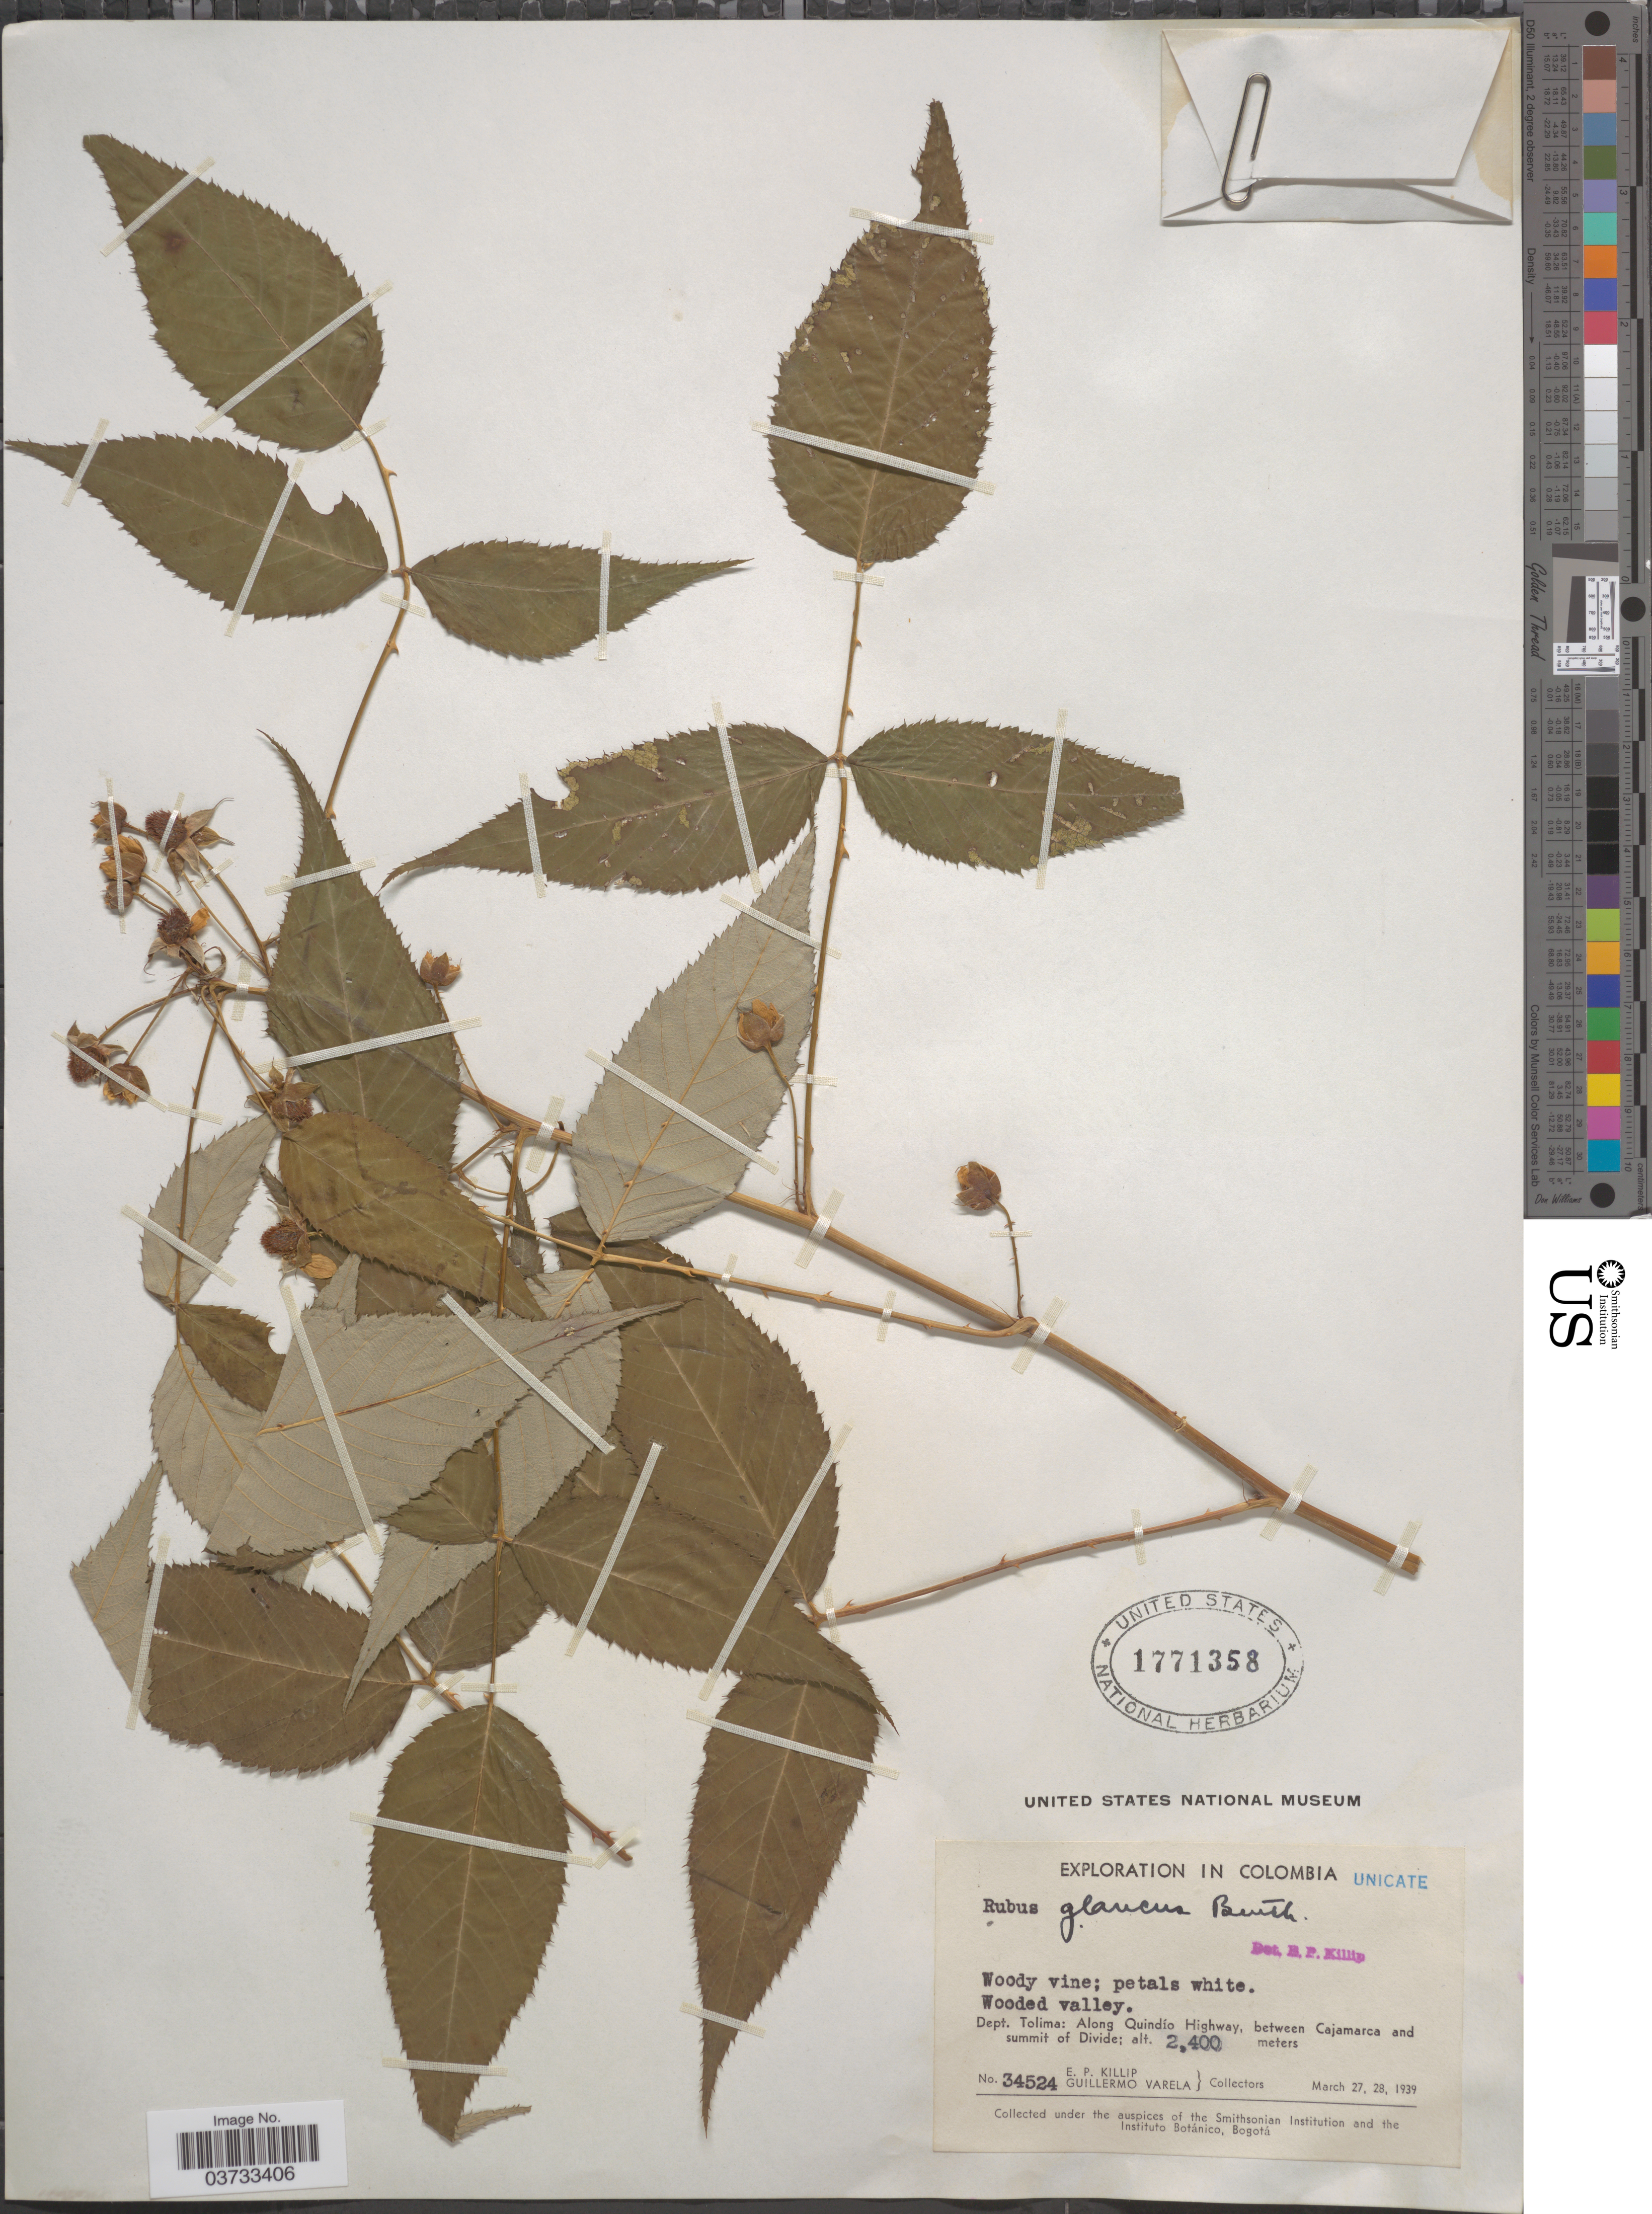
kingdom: Plantae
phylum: Tracheophyta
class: Magnoliopsida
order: Rosales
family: Rosaceae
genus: Rubus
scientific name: Rubus glaucus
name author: Benth.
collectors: E. P. Killip & G. Varela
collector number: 34524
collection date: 1939-03-27/1939-03-28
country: Colombia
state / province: Tolima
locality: Dept. Tolima: Along Quindío Highway, between Cajamarca and summit of Divide.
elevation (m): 2400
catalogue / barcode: US 1771358